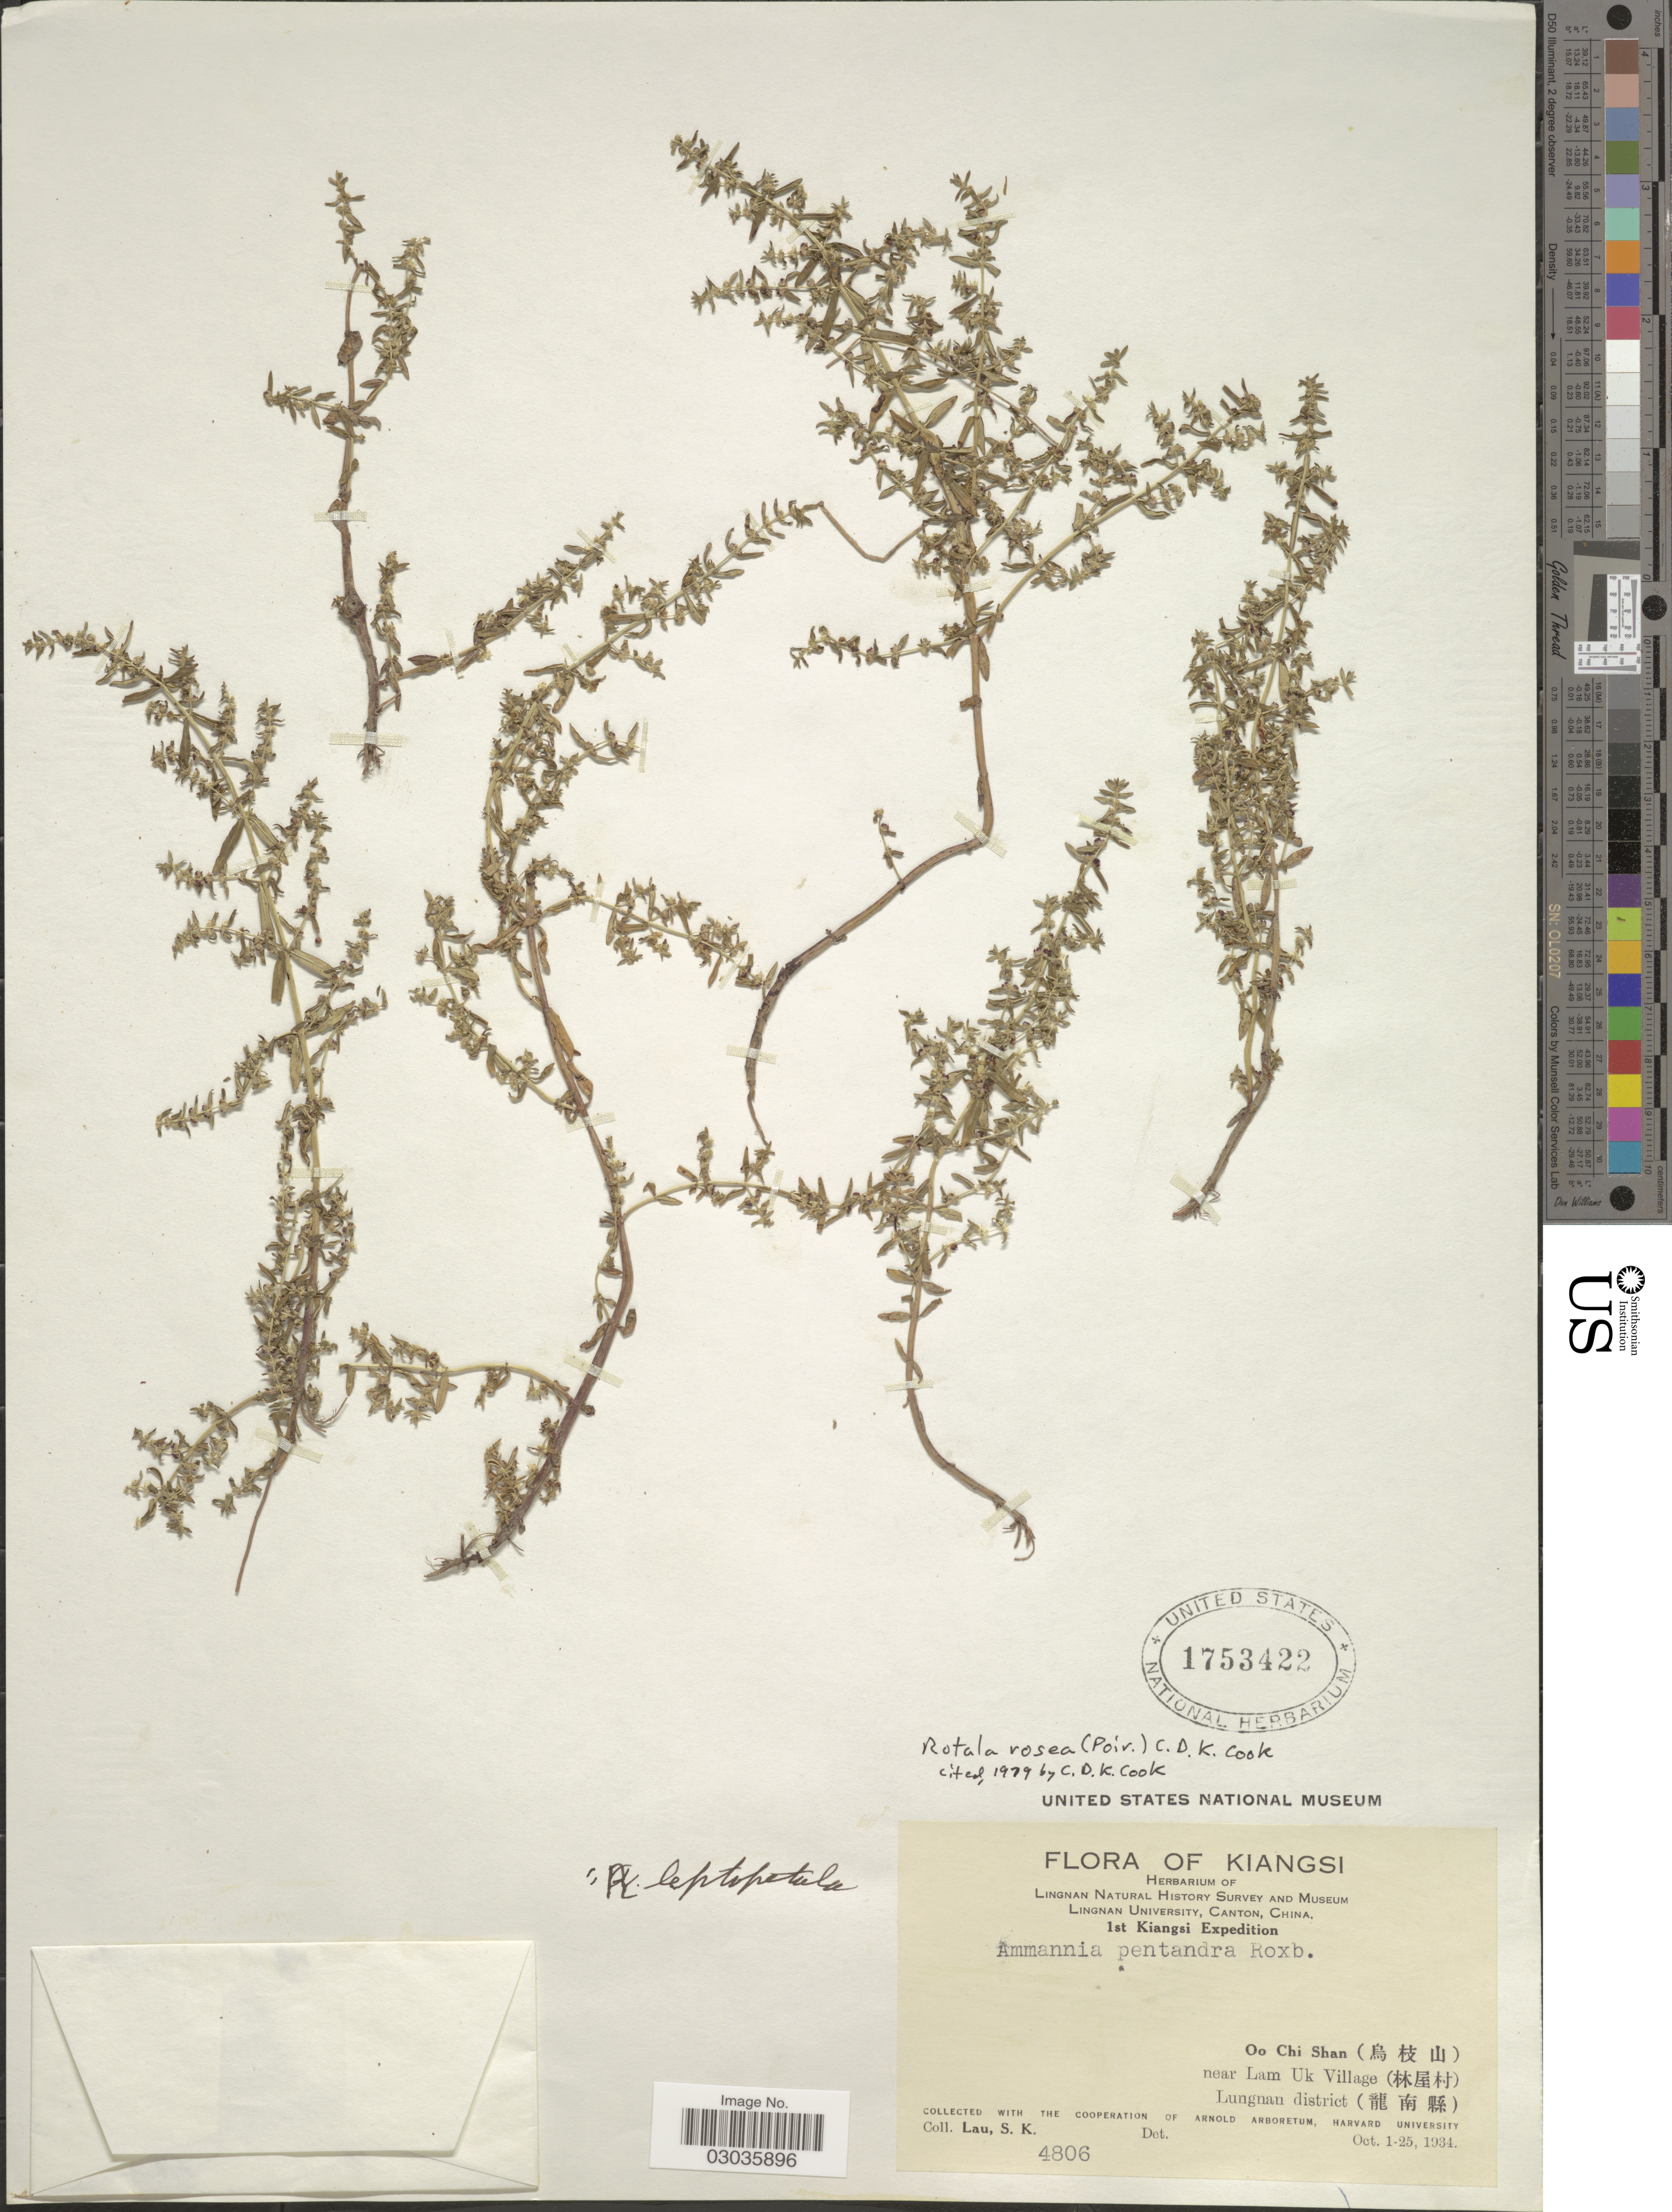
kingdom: Plantae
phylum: Tracheophyta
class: Magnoliopsida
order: Myrtales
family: Lythraceae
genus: Rotala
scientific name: Rotala rosea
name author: (Poir.) C.D.K. Cook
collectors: S. K. Lau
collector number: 4806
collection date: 1934-10-01/1934-10-25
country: China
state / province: Jiangxi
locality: Kiangsi, Oo Chi Shan, near Lam Uk Village, Lungnan district.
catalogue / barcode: US 1753422